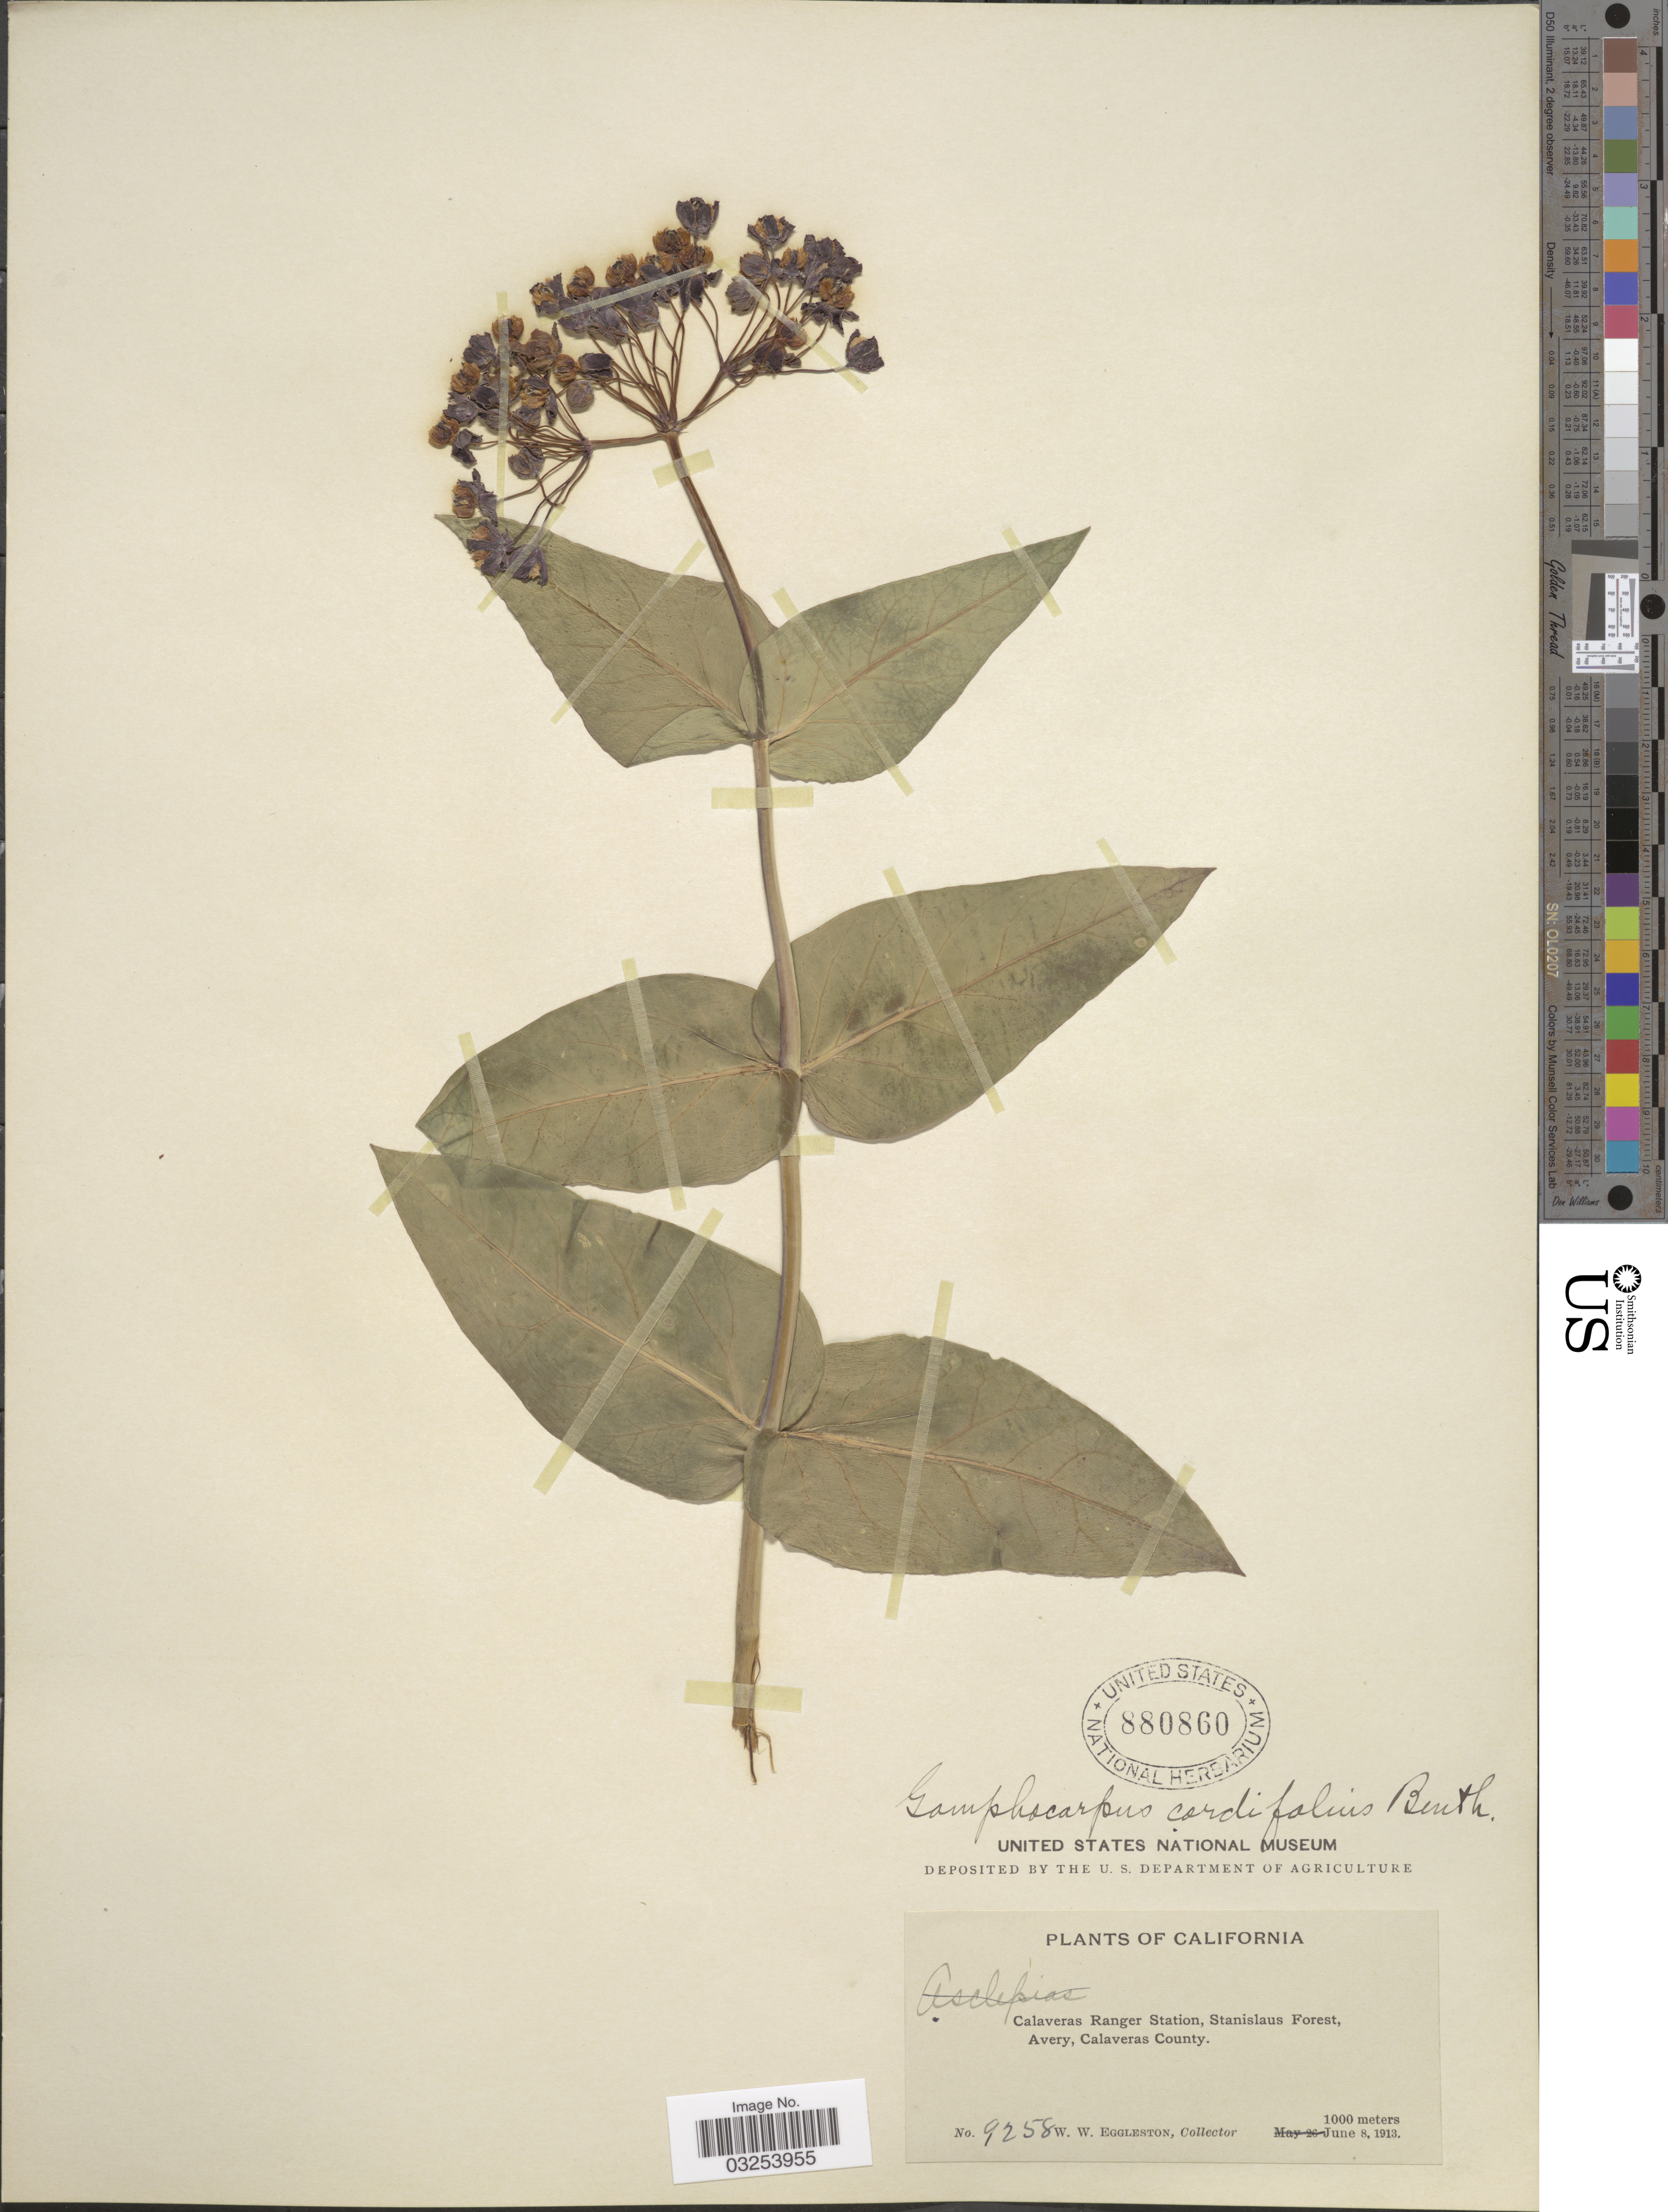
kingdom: Plantae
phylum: Tracheophyta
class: Magnoliopsida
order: Gentianales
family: Apocynaceae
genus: Asclepias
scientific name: Asclepias cordifolia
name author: (Benth.) Jeps.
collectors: W. W. Eggleston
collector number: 9258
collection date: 1913-06-08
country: United States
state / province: California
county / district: Calaveras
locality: Calaveras Ranger Station, Stanislaus Forest, Avery, Calaveras County.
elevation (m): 1000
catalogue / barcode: US 880860